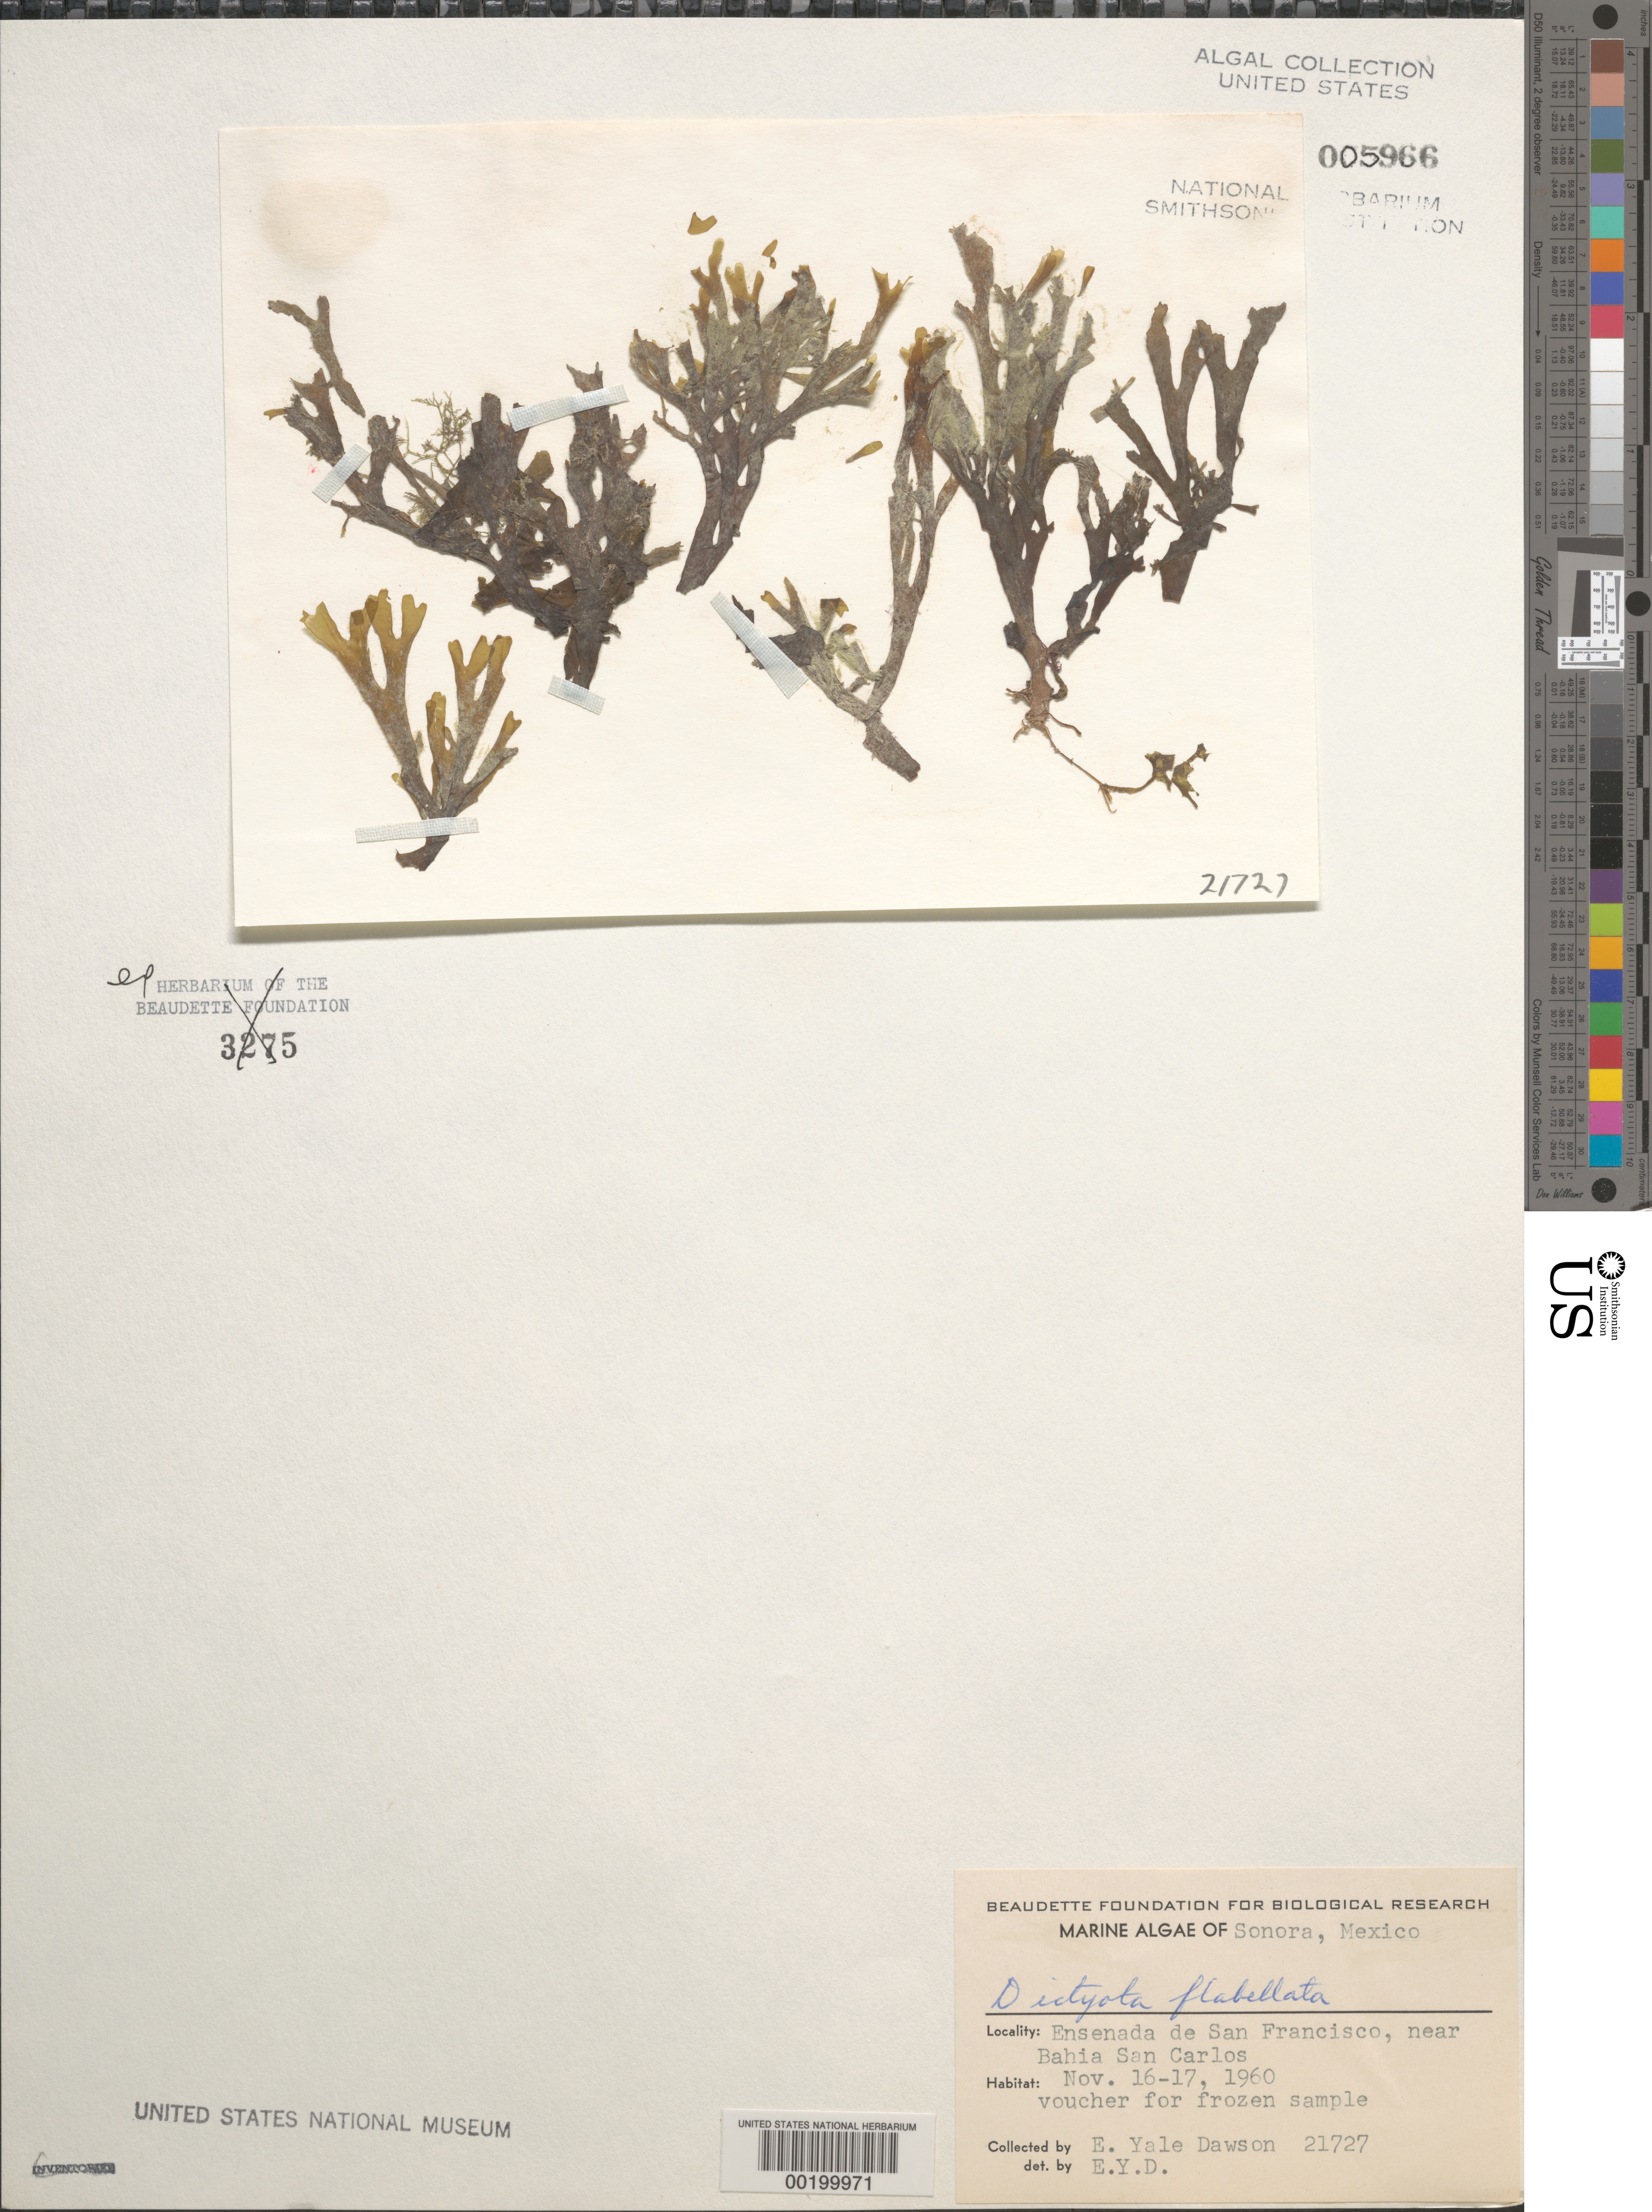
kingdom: Chromista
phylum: Ochrophyta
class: Phaeophyceae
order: Dictyotales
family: Dictyotaceae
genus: Dictyota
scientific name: Dictyota flabellata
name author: (Collins) Setch. & N.L. Gardner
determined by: Dawson, E. Y.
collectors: E. Y. Dawson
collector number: EYD 21727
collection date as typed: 16 Nov 1960 TO 17 Nov 1960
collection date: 1960-11-16/1960-11-17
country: Mexico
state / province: Sonora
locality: Ensenada de San Francisco, near Bahia San Carlos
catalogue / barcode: US 5966